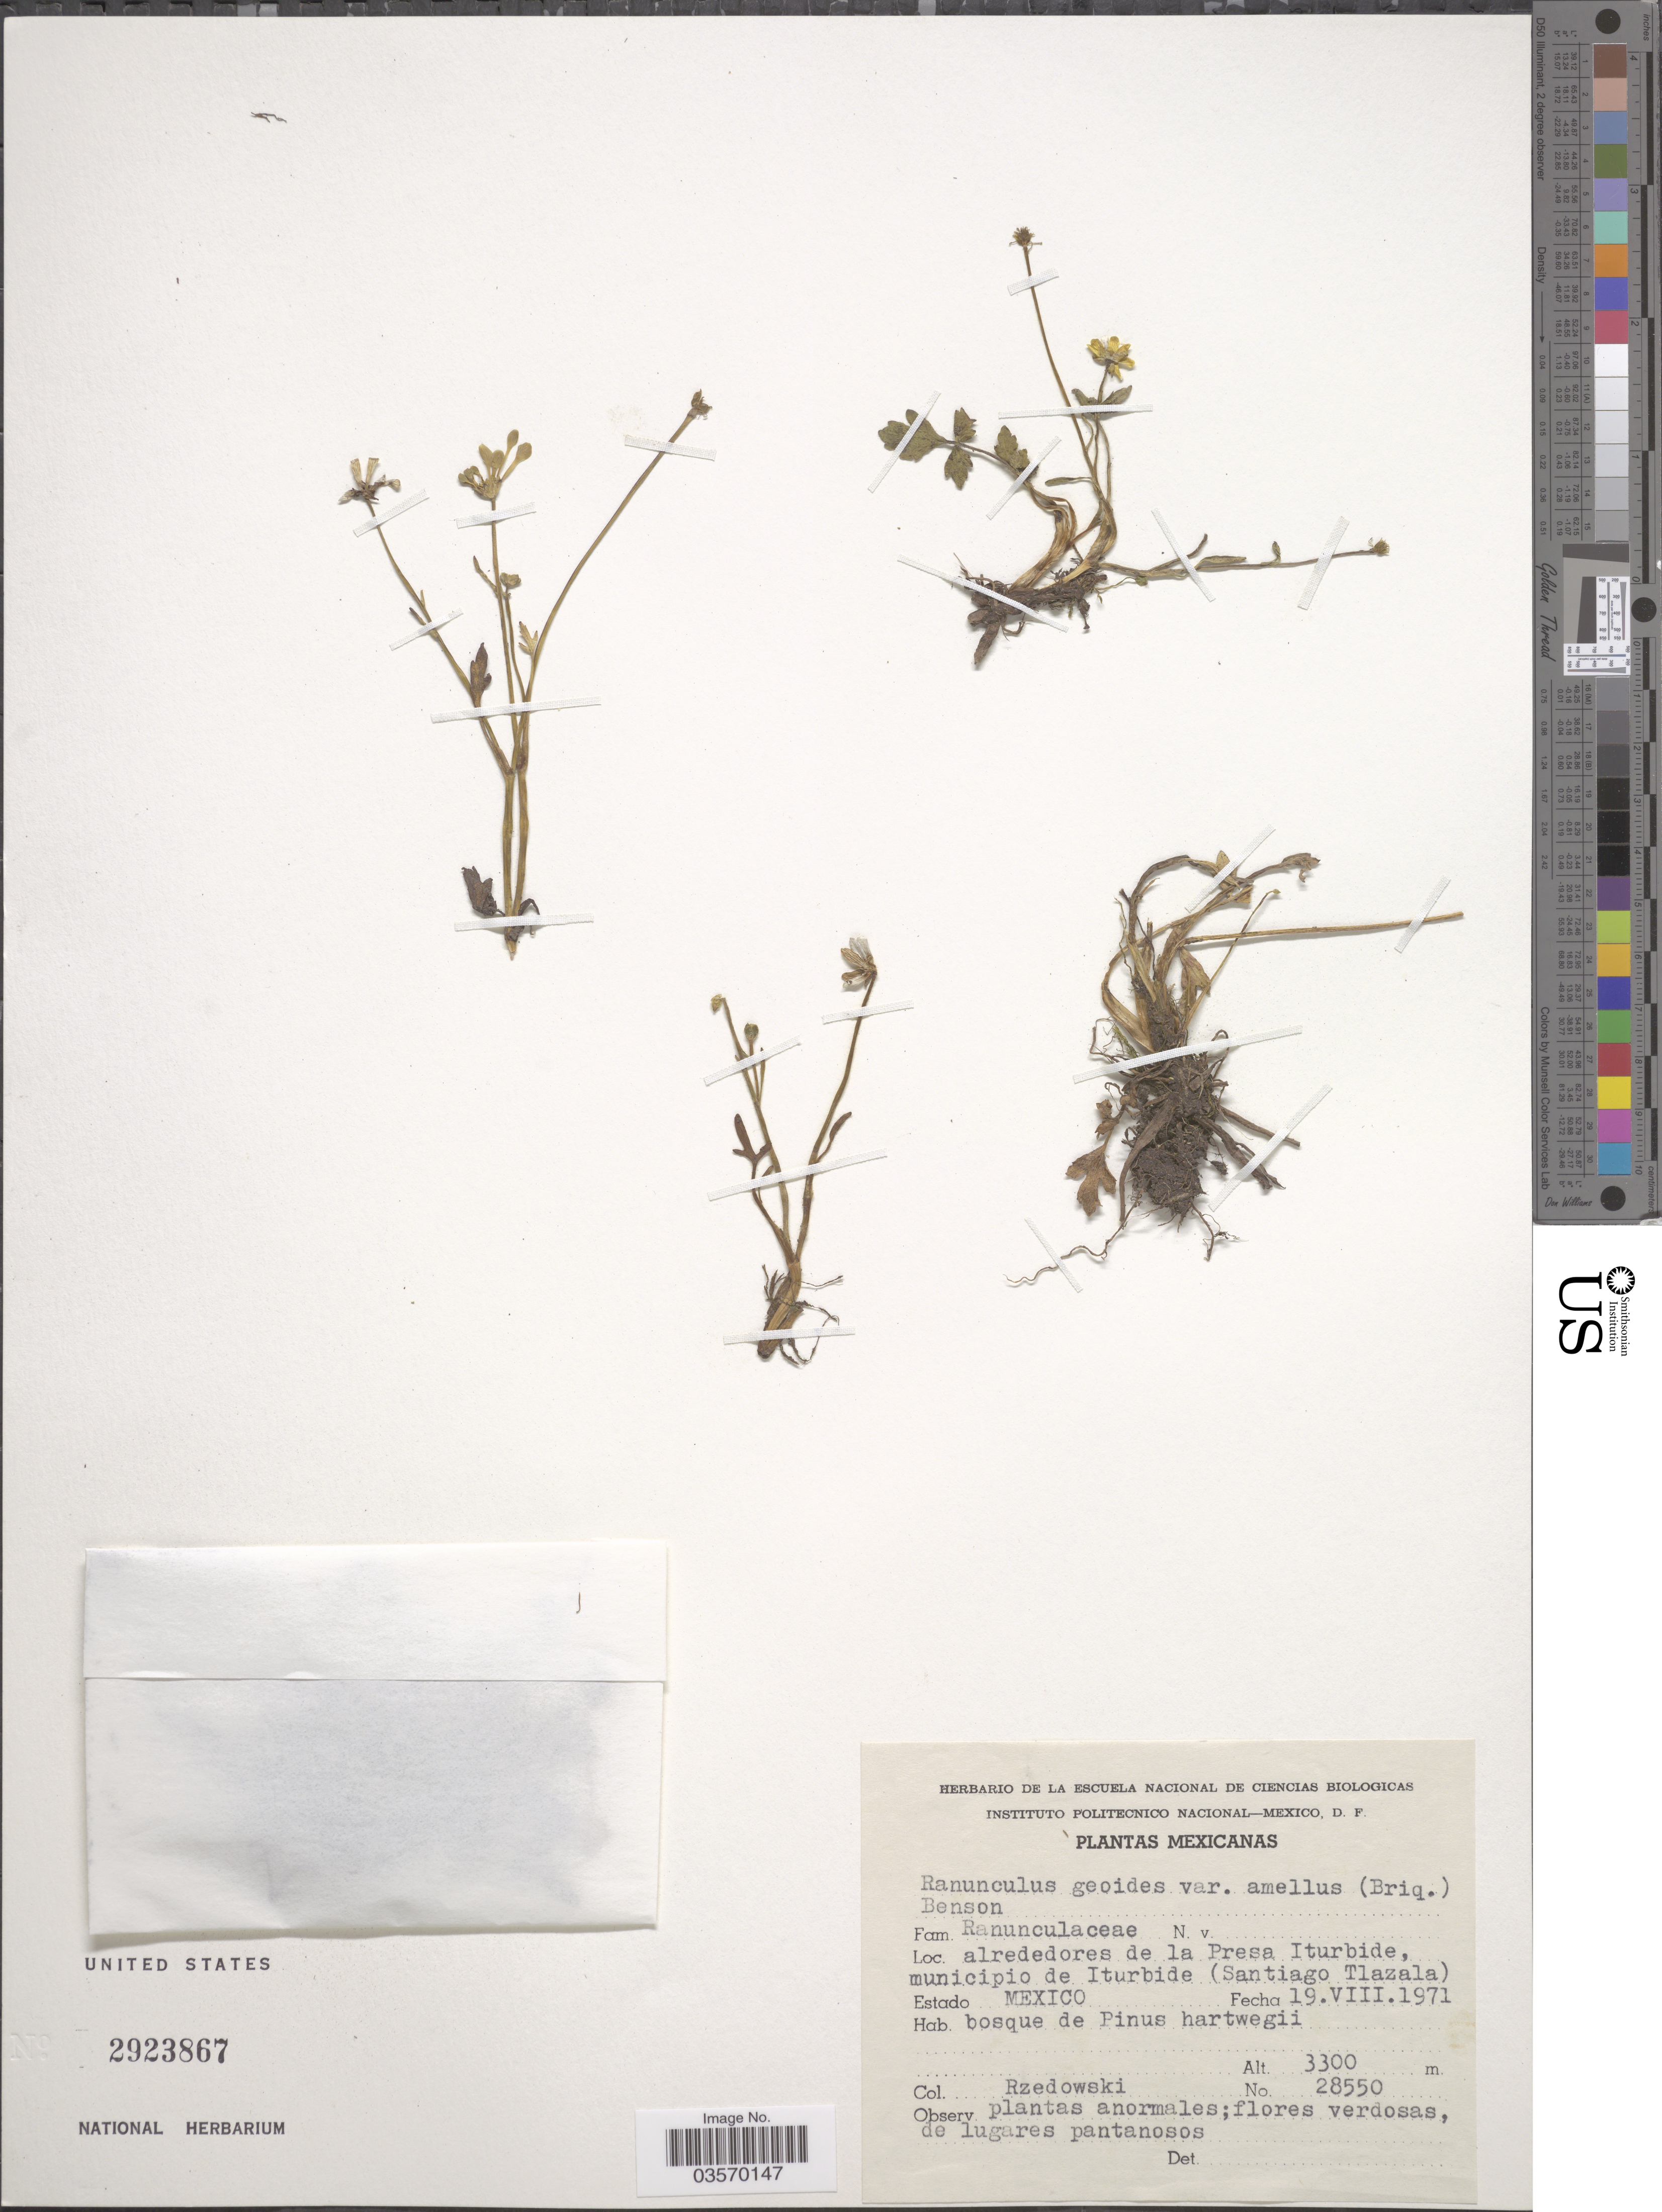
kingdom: Plantae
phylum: Tracheophyta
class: Magnoliopsida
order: Ranunculales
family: Ranunculaceae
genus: Ranunculus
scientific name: Ranunculus geoides var. oaxacensis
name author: (Briq.) L.D. Benson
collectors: Rzedowski, --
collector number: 28550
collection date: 1971-08-19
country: Mexico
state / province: México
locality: Alrededores de la Presa Iturbide, municipio de Iturbide (Santiago Tlazala).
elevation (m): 1006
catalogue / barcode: US 2923867